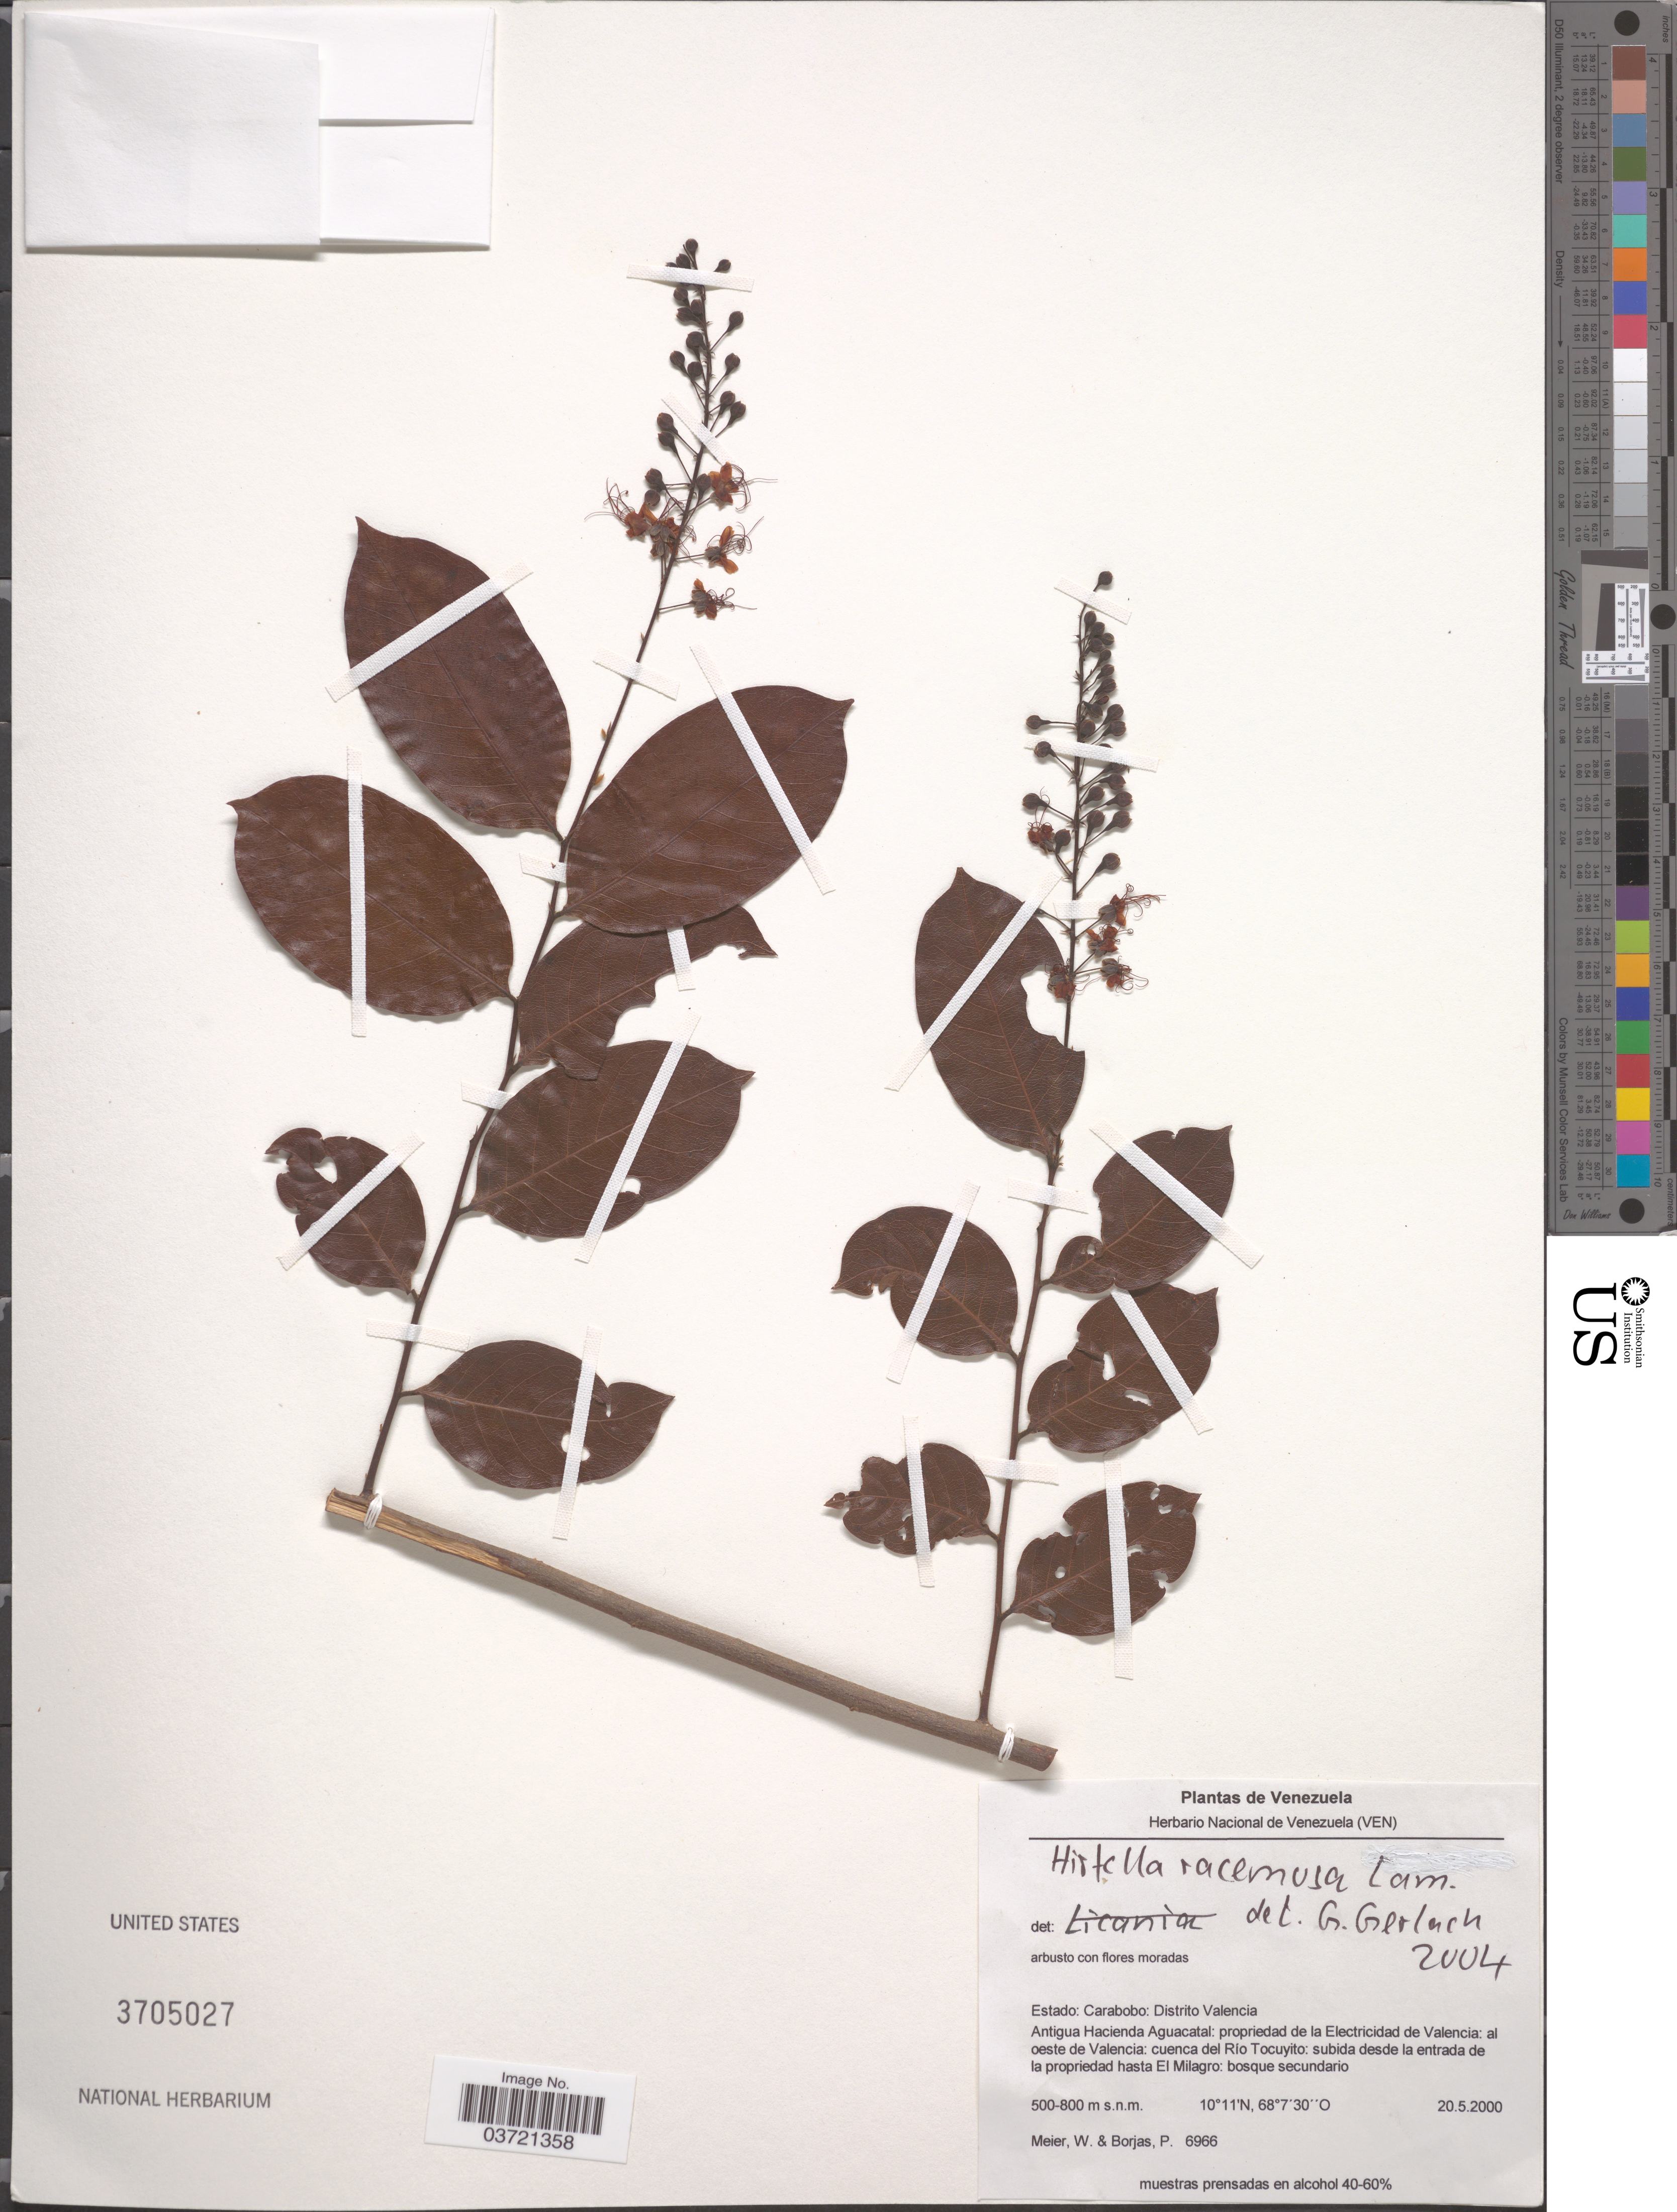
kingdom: Plantae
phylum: Tracheophyta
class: Magnoliopsida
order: Malpighiales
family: Chrysobalanaceae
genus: Hirtella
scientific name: Hirtella racemosa var. racemosa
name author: Lam.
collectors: W. Meier & P. Borjas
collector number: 6966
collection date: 2000-05-20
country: Venezuela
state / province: Carabobo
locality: Distrito Valencia. Antigua Hacienda Aguacatal: propriedad de la Electricidad de Valencia; al oeste de Valencia: cuenca del Río Tocuyito: subida desde la entrada de la propriedad hasta El Milagro.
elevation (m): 500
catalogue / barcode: US 3705027